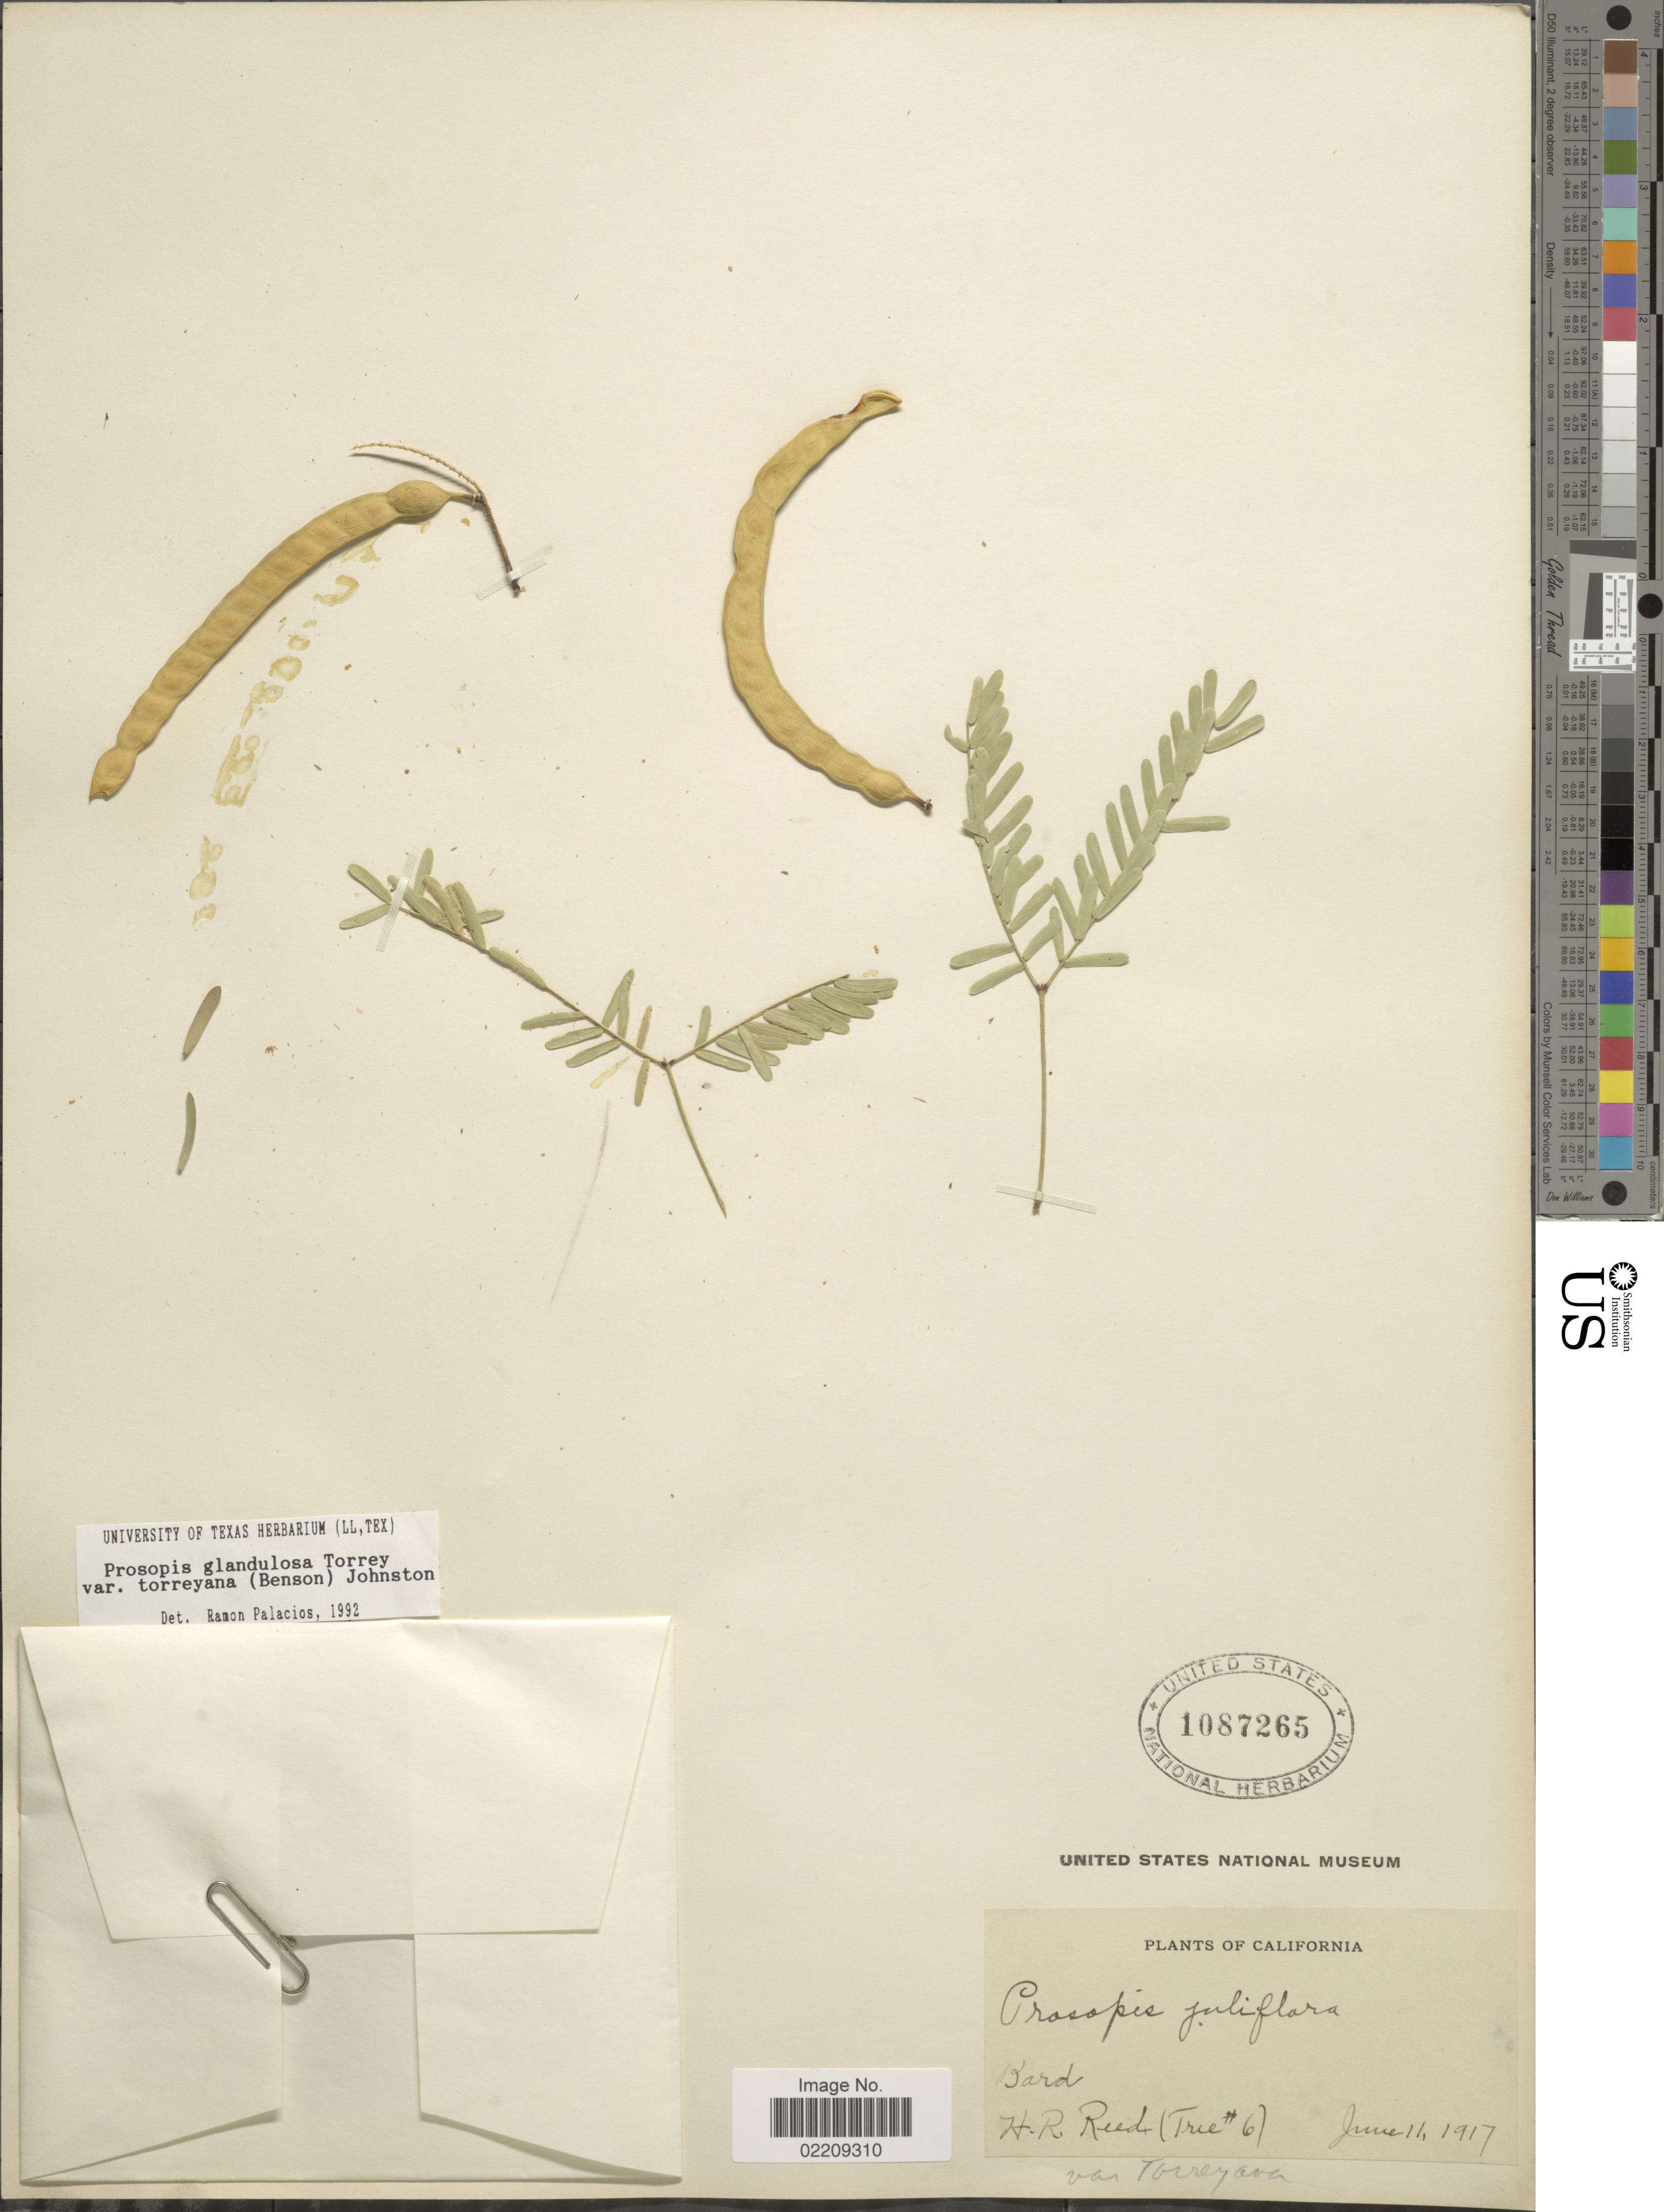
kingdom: Plantae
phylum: Tracheophyta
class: Magnoliopsida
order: Fabales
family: Fabaceae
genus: Neltuma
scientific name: Neltuma odorata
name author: (Torr. & Frém.) C. E. Hughes & G.P. Lewis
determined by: Strong, Mark T., (BOT), Smithsonian Institution - National Museum of Natural History (UNITED STATES)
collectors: H. Reed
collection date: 1917-06-11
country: United States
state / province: California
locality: Bard (Tree #6) [unsure placement].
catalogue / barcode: US 1087265